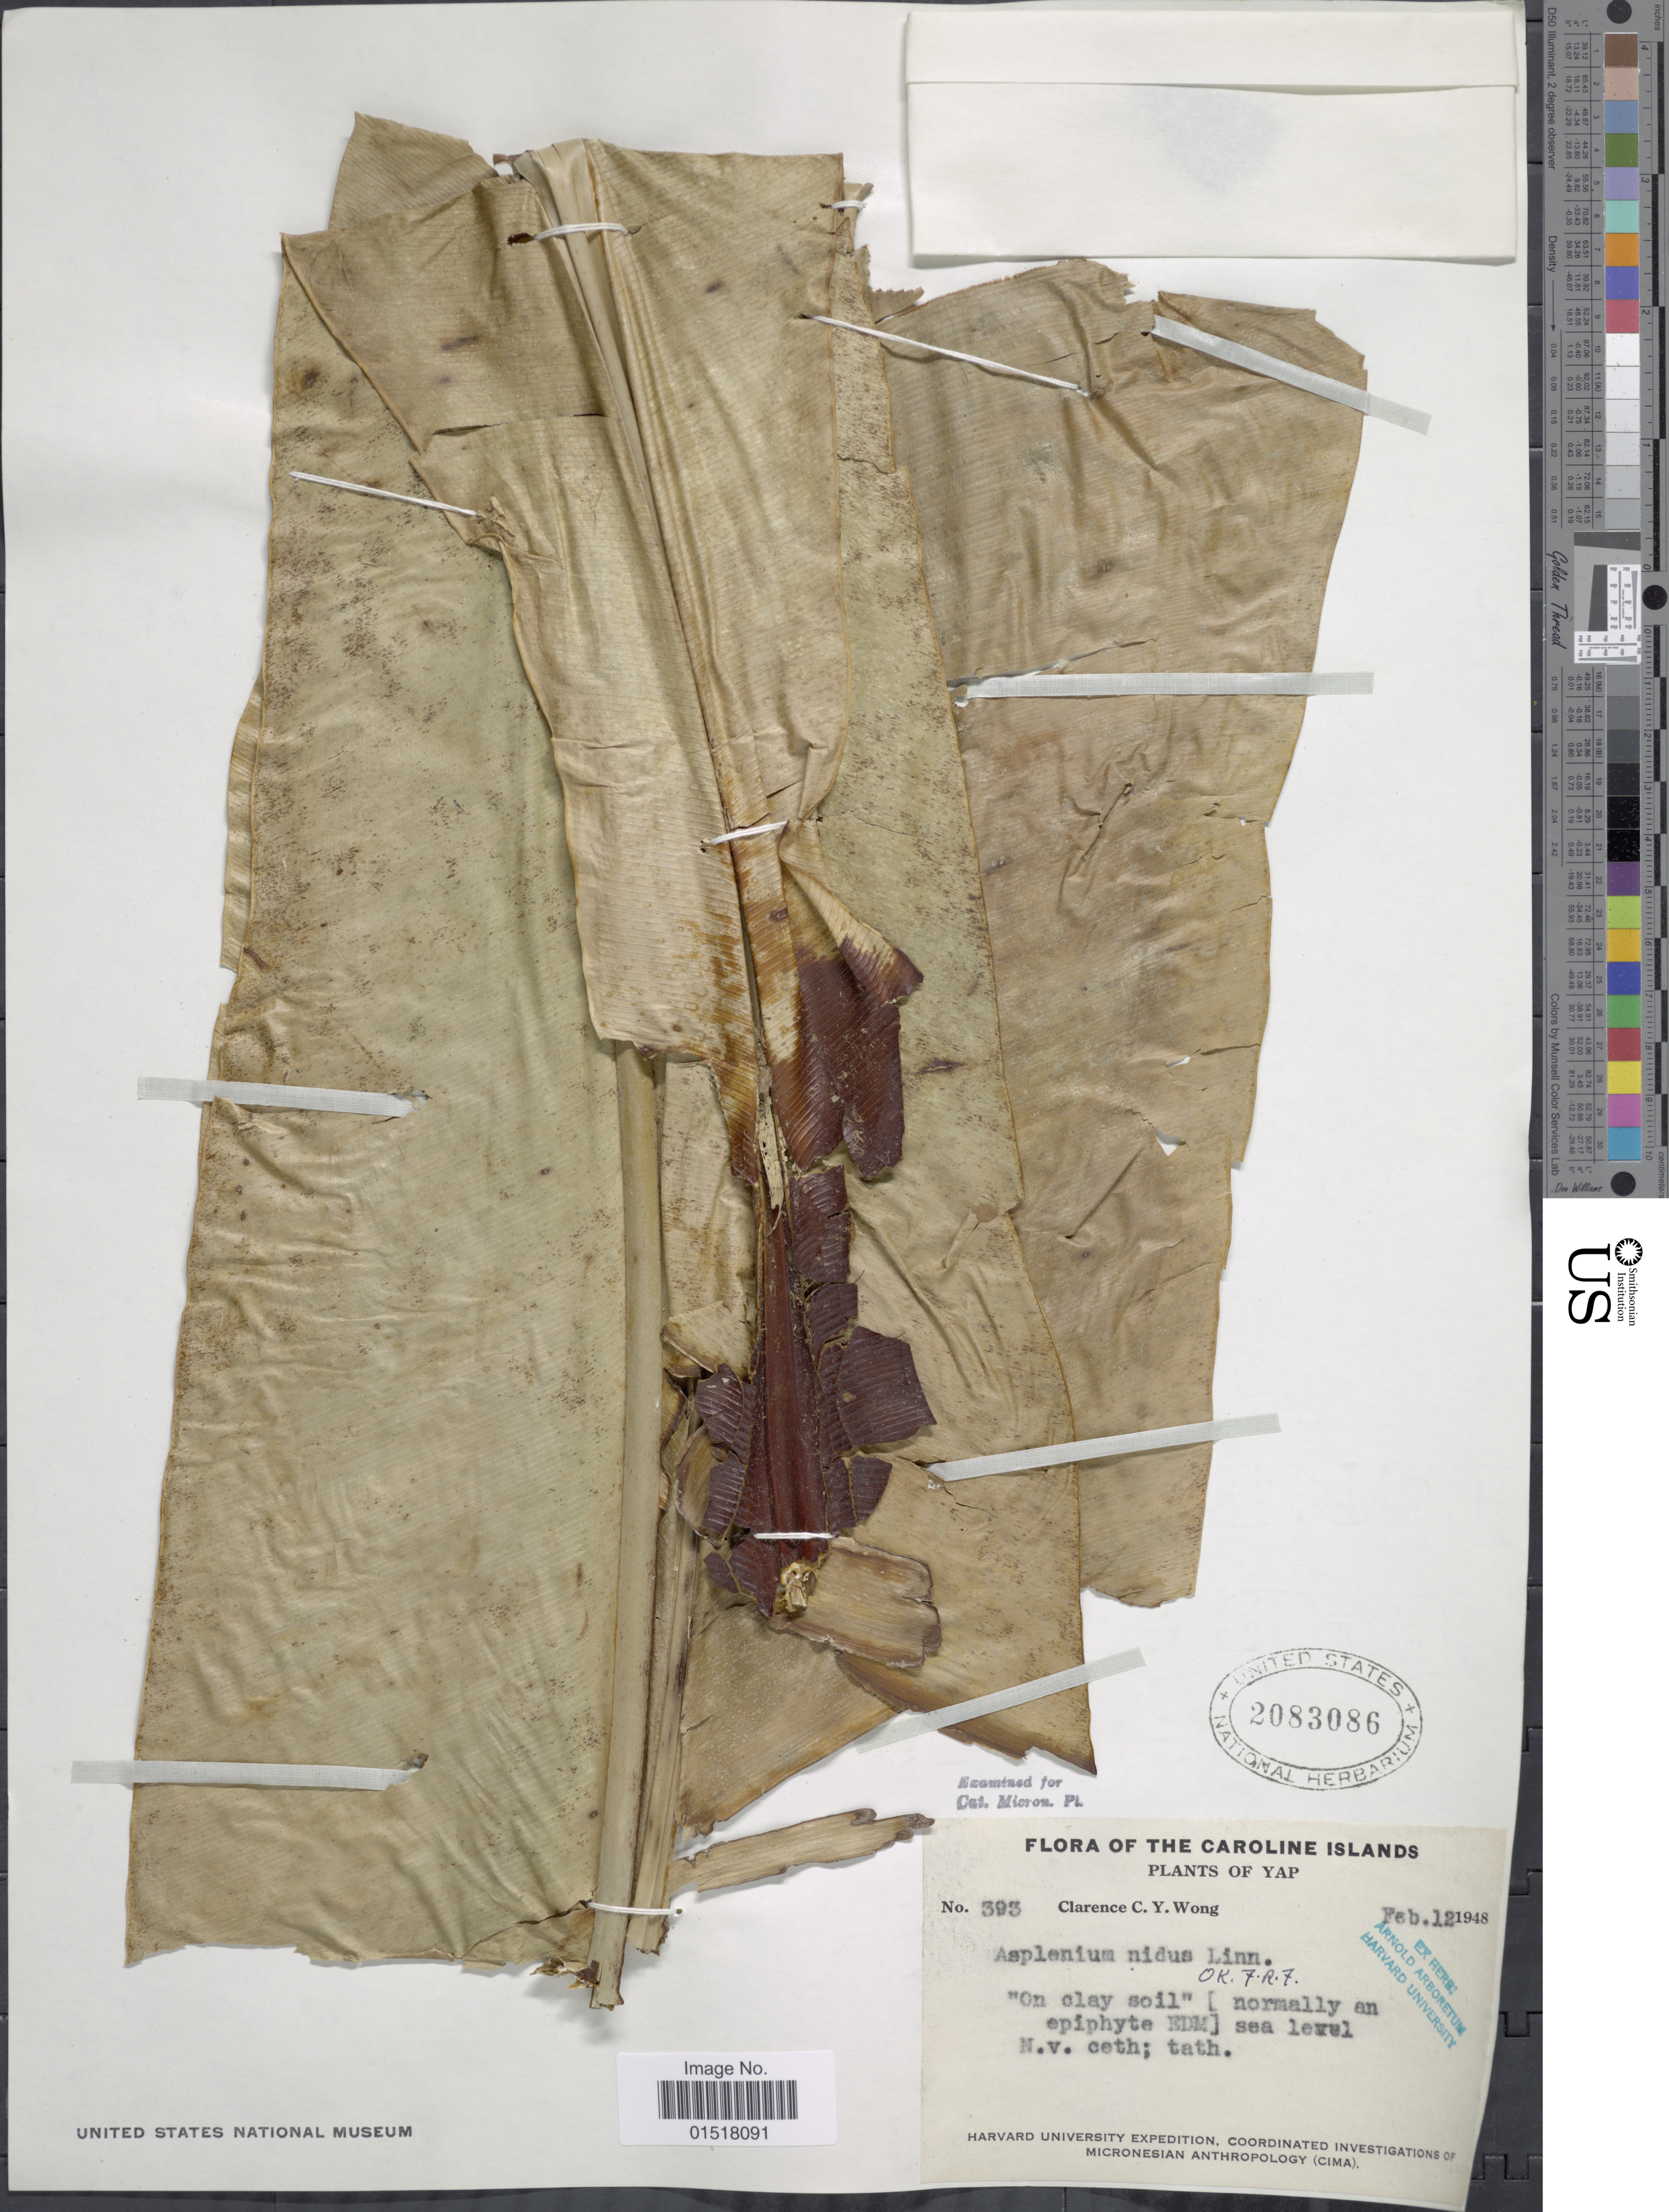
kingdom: Plantae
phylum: Tracheophyta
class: Polypodiopsida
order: Polypodiales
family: Aspleniaceae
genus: Asplenium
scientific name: Asplenium nidus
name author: L.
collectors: C. Wong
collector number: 393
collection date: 1948-02-12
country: Micronesia, Federated States of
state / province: Yap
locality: Caroline Islands.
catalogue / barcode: US 2083086